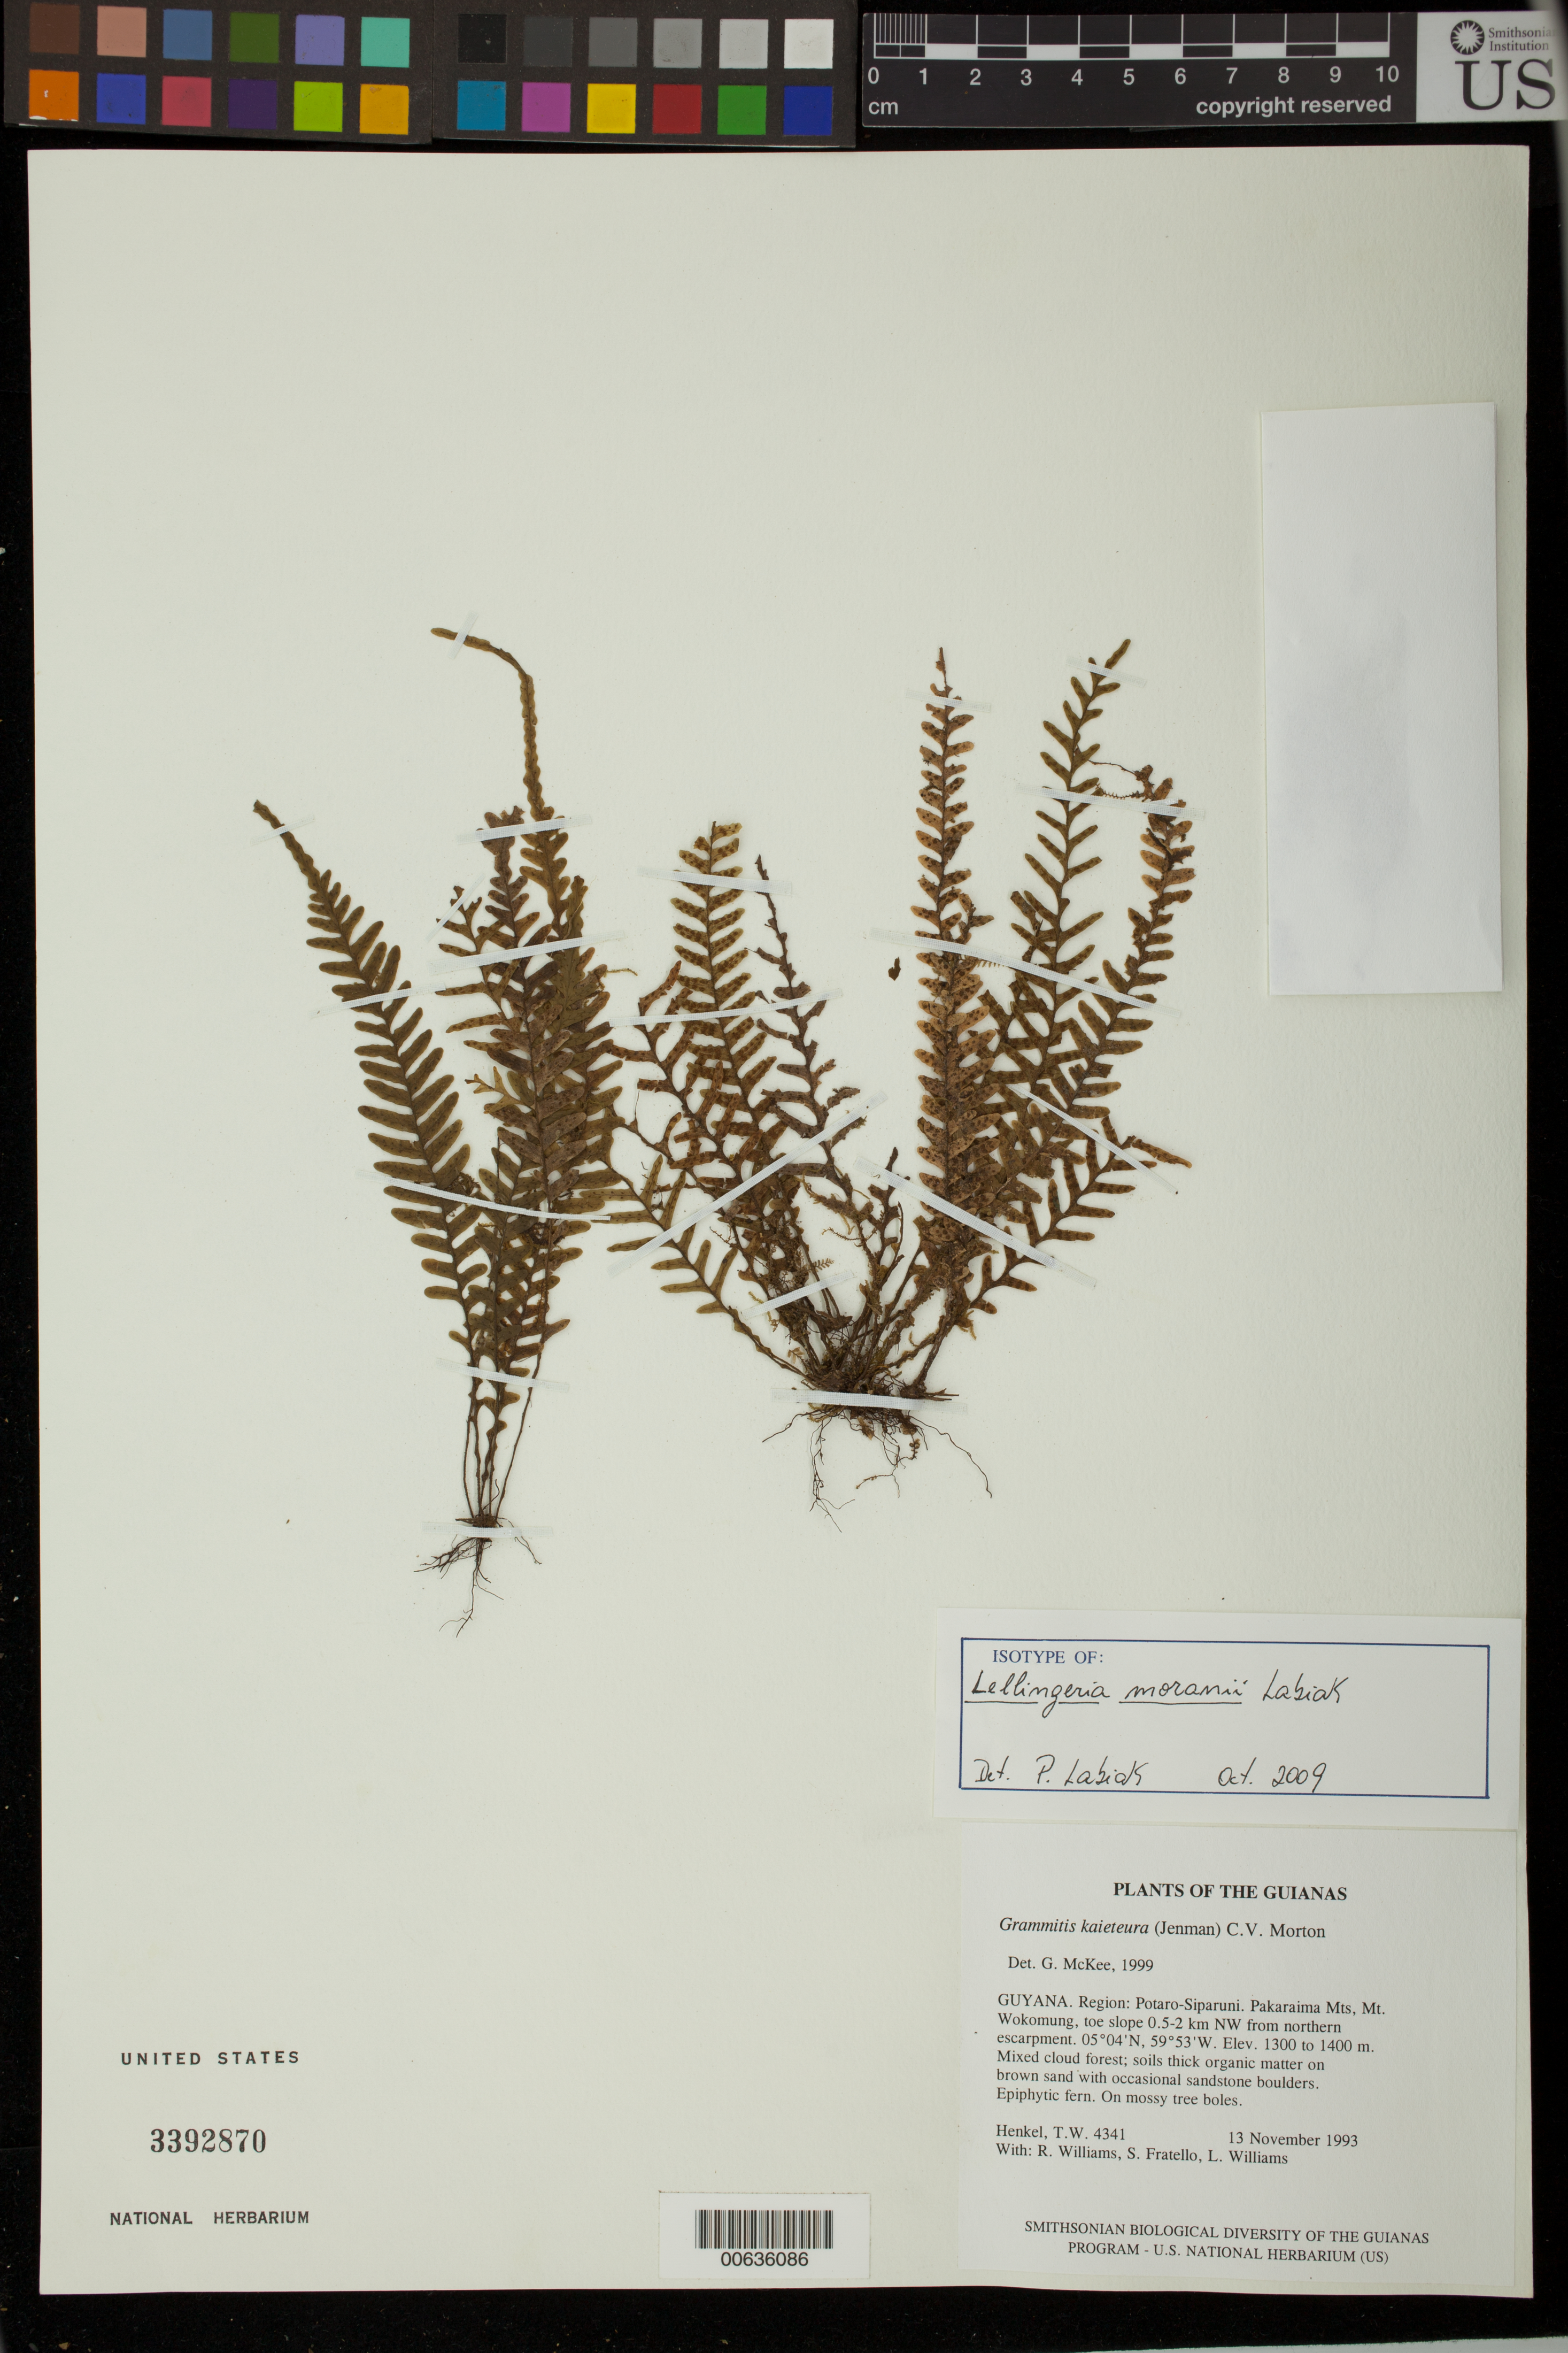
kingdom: Plantae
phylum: Tracheophyta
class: Polypodiopsida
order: Polypodiales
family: Polypodiaceae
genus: Lellingeria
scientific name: Lellingeria moranii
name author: Labiak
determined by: Labiak, P. H.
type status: Isotype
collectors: T. Henkel, R. Williams, S. Fratello & L. Williams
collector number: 4341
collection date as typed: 13 November 1993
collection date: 1993-11-13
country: Guyana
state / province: Potaro-Siparuni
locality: Pakaraima Mts, Mt. Wokomung, toe slope 0.5-2 km NW from northern escarpment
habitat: Mixed cloud forest; soils thick organic matter on brown sand with occasional sandstone boulders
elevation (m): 1300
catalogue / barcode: US 3392870